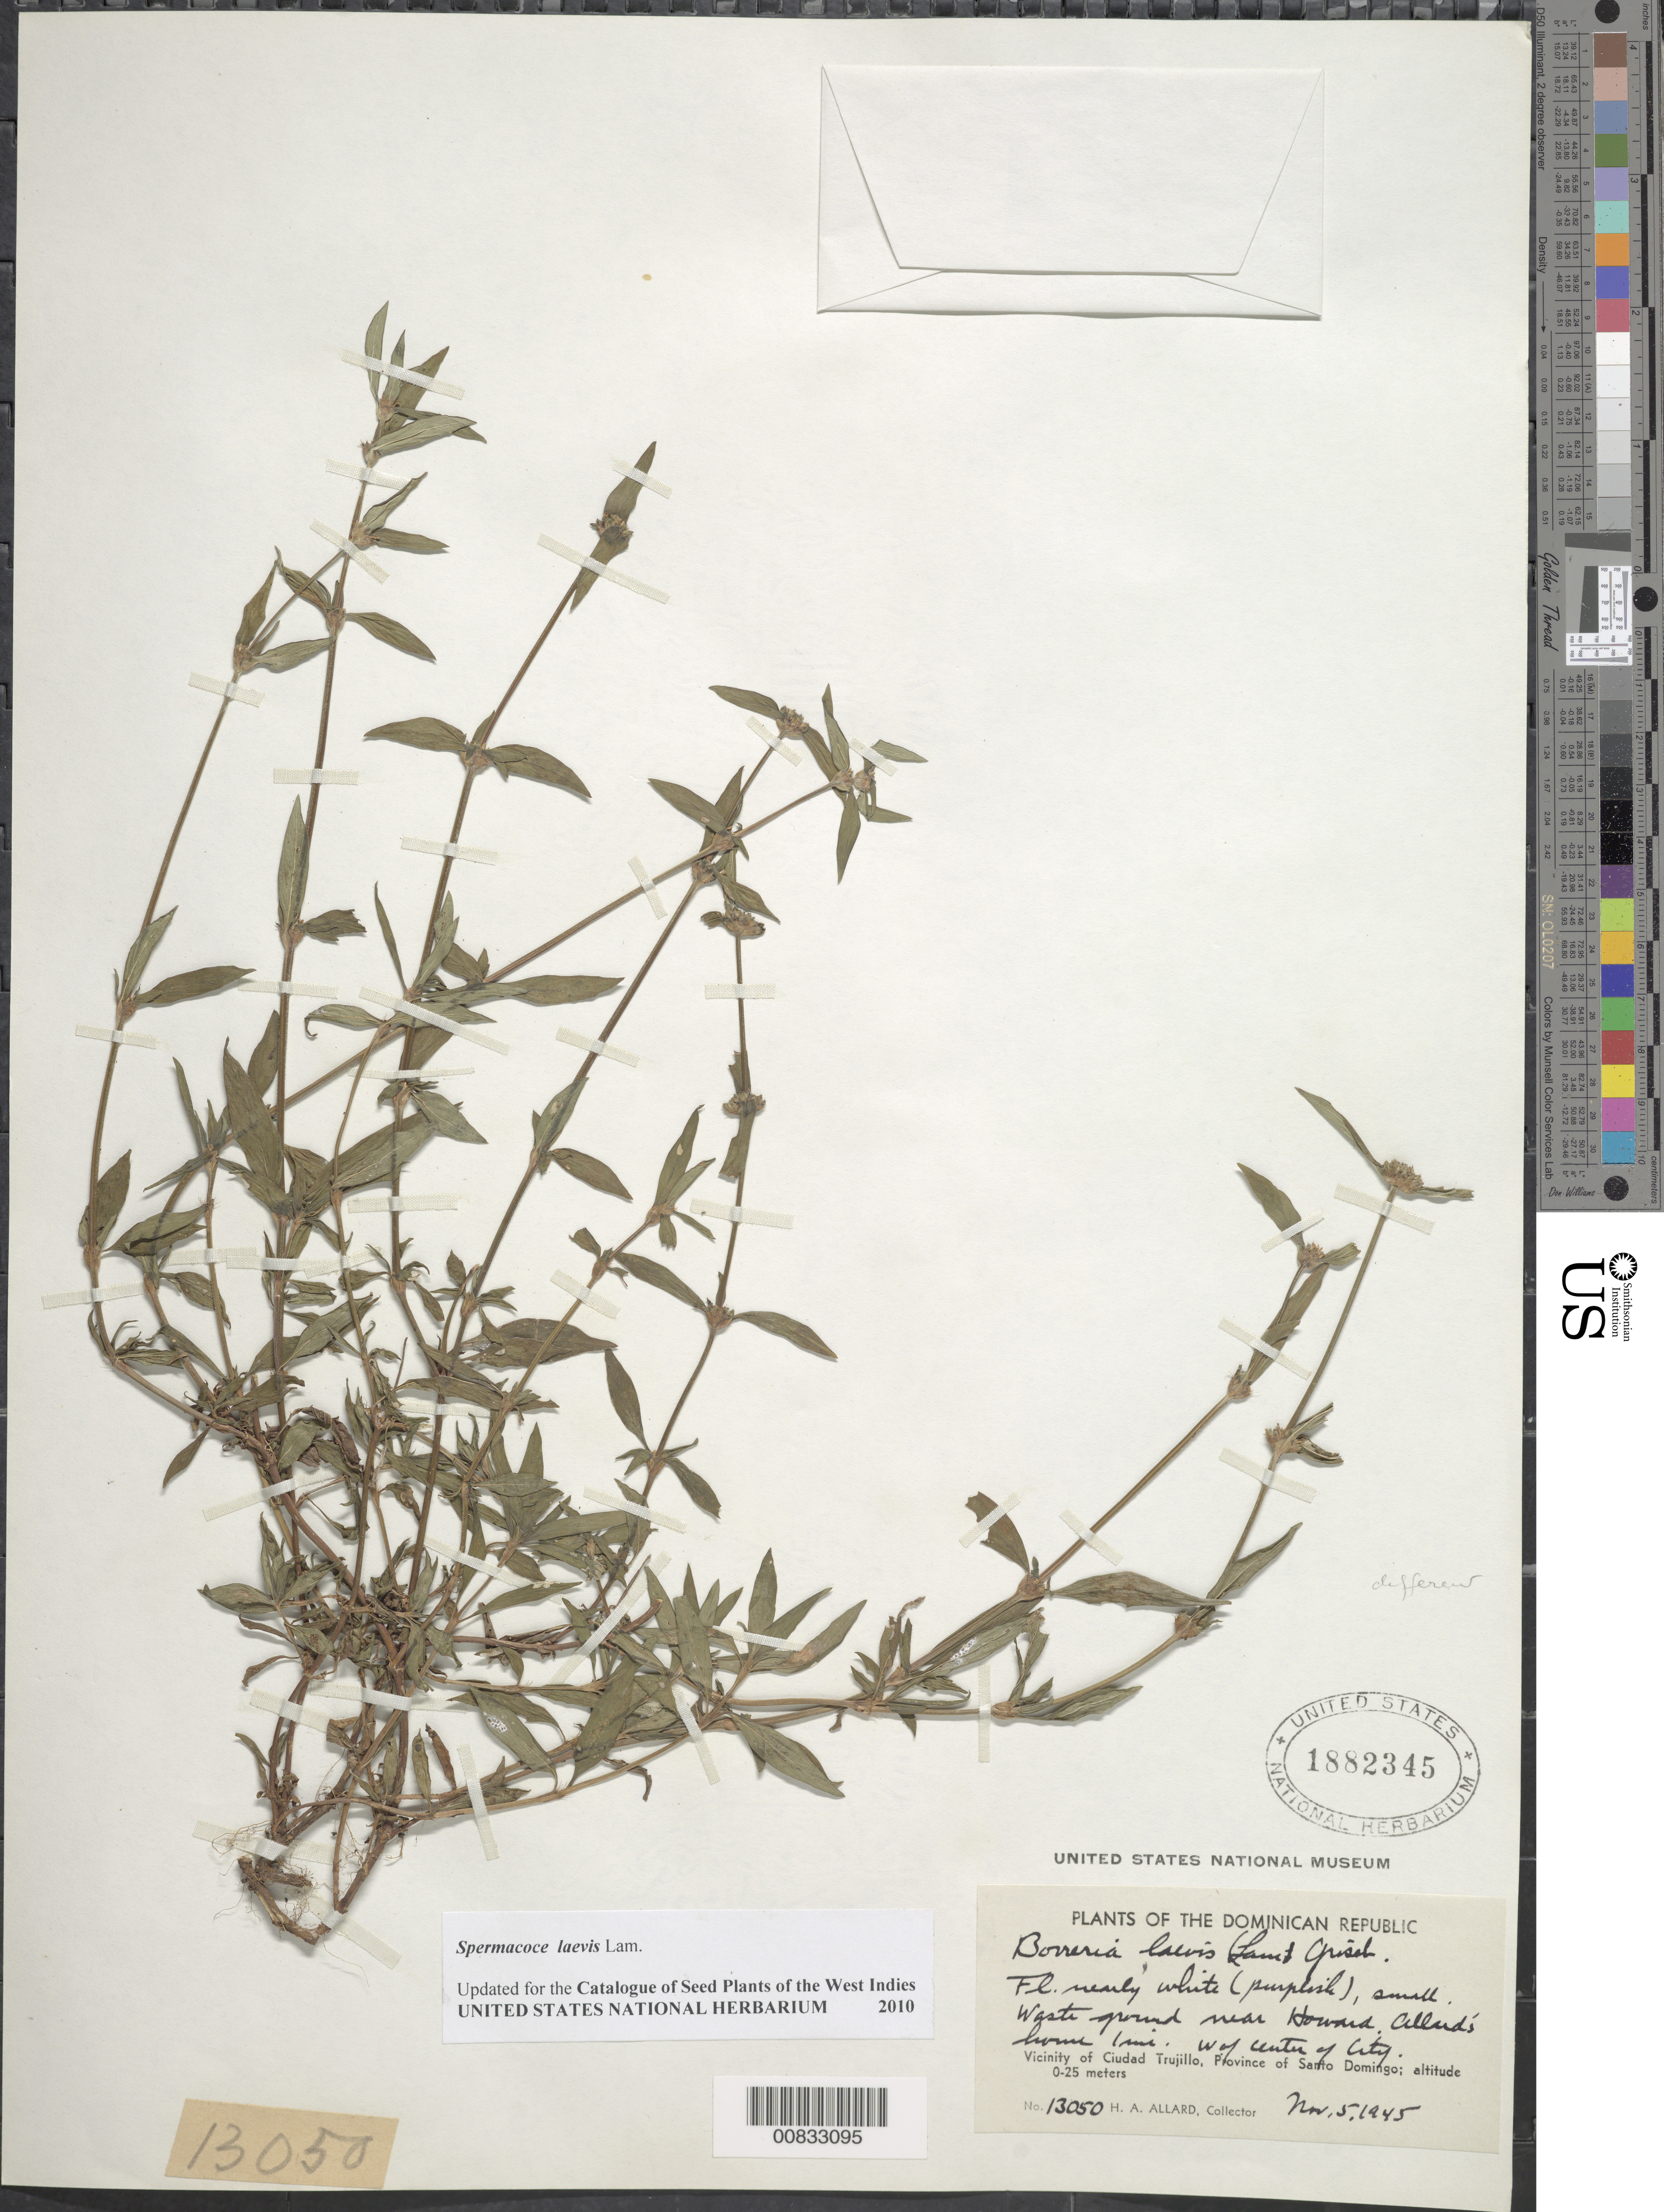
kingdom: Plantae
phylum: Tracheophyta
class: Magnoliopsida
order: Gentianales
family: Rubiaceae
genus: Spermacoce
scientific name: Spermacoce laevis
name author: Lam.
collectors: H. A. Allard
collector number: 13050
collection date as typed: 05 Nov 1945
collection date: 1945-11-05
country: Dominican Republic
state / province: Distrito Nacional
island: Hispaniola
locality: Vicinity of Santo Domingo City, near Howard Allard's home, 1 mile W of center of city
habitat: Small waste ground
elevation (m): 0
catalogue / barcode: US 1882345